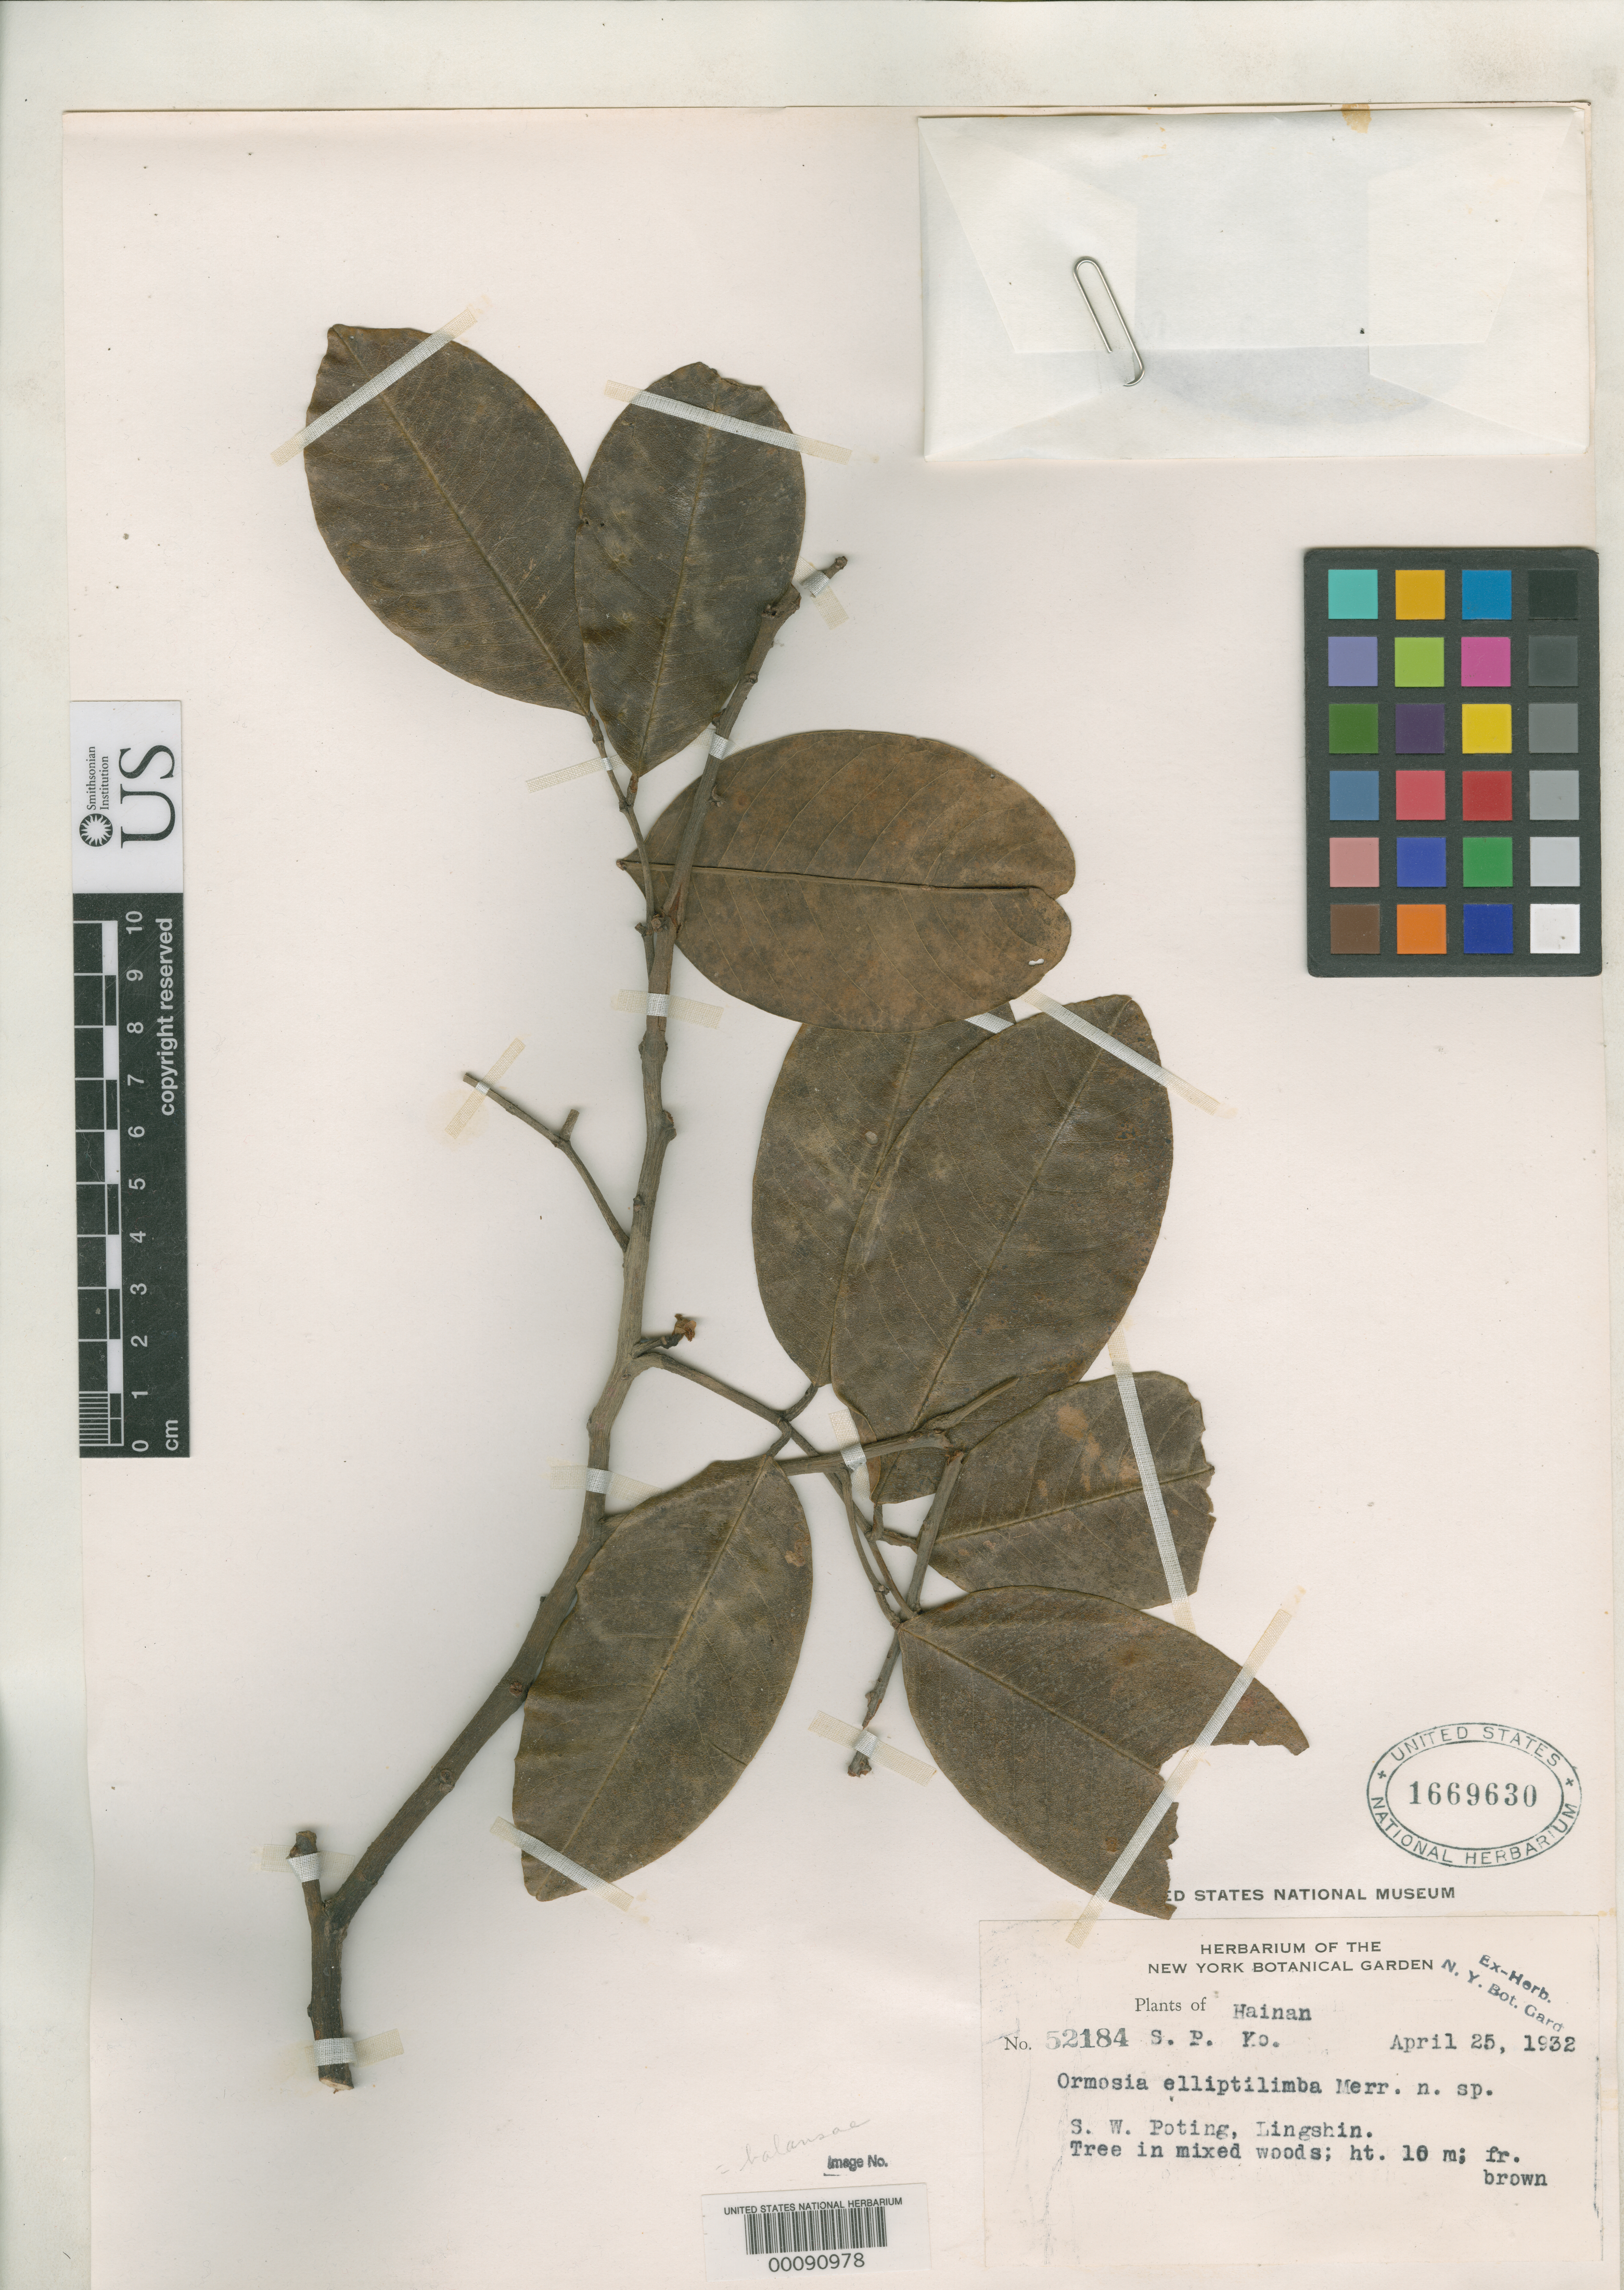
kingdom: Plantae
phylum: Tracheophyta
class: Magnoliopsida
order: Fabales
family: Fabaceae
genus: Ormosia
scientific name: Ormosia elliptilimba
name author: Merr. & Chun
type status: Isotype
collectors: S. P. Ko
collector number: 52184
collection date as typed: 25 Apr 1932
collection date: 1932-04-25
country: China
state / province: Hainan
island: Hainan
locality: Poting, Lingshui.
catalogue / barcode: US 1669630